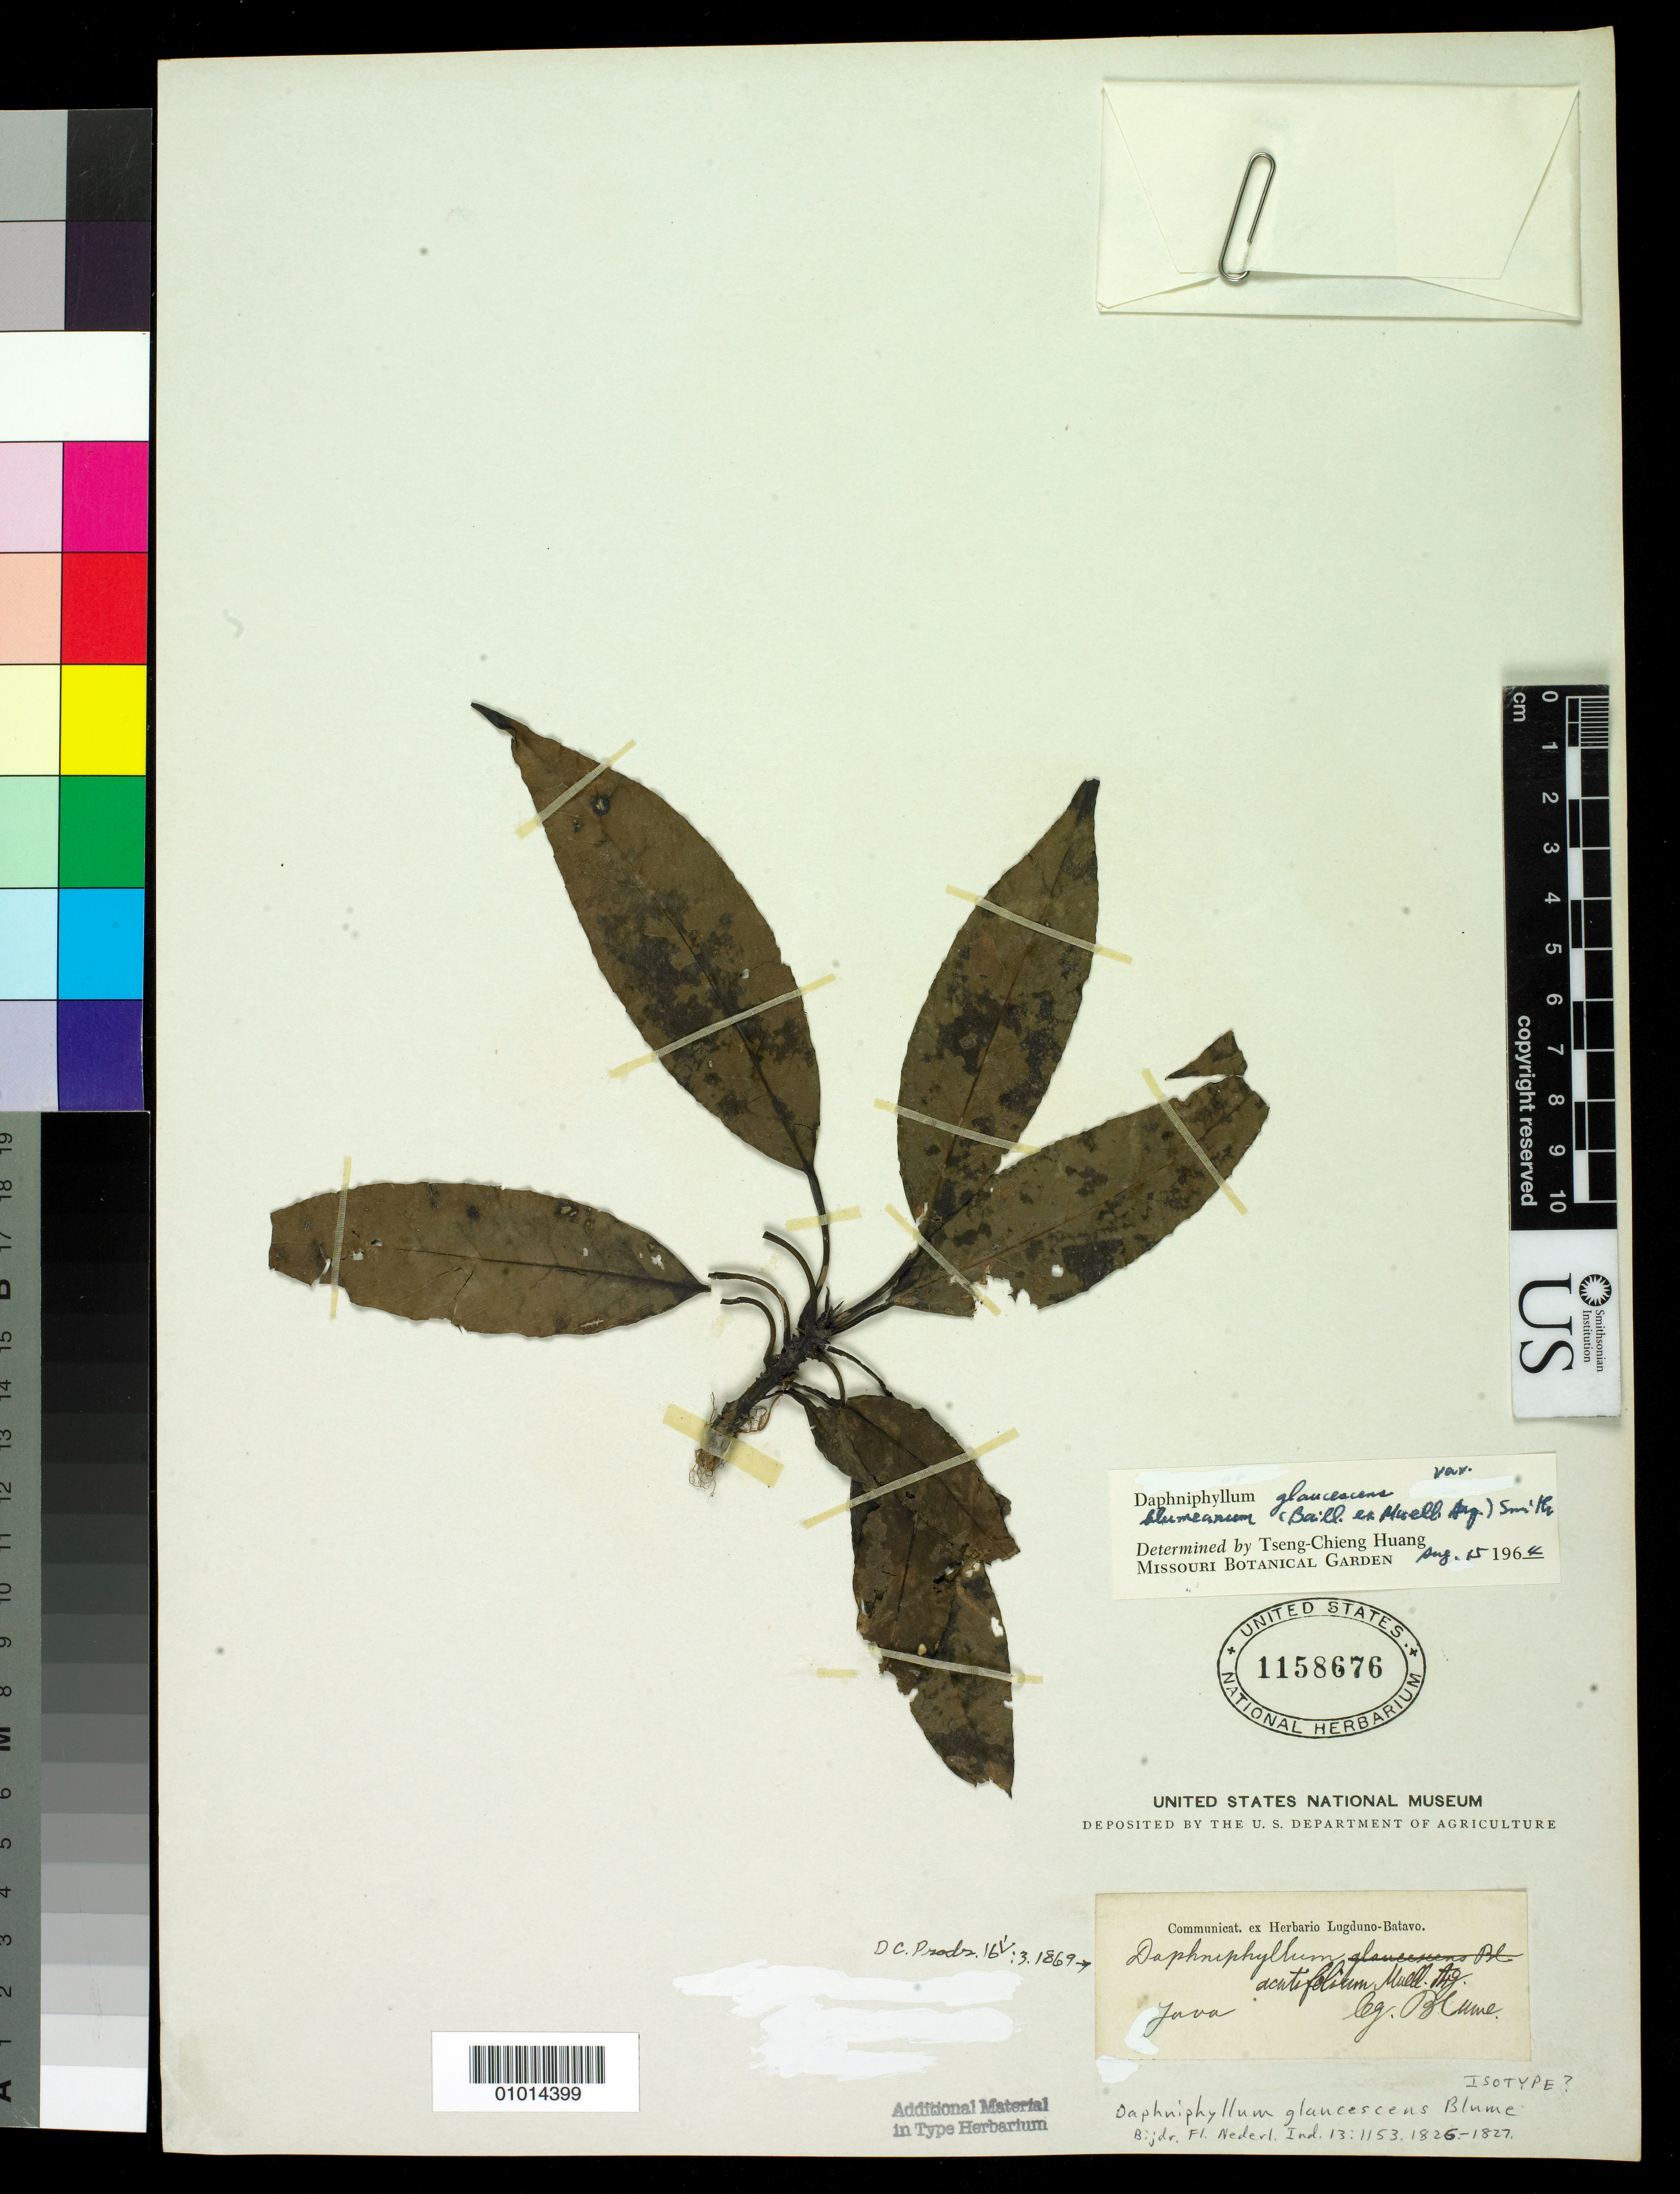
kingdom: Plantae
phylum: Tracheophyta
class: Magnoliopsida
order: Saxifragales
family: Daphniphyllaceae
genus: Daphniphyllum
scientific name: Daphniphyllum glaucescens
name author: Blume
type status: Possible Type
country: Indonesia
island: Java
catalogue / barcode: US 1158676